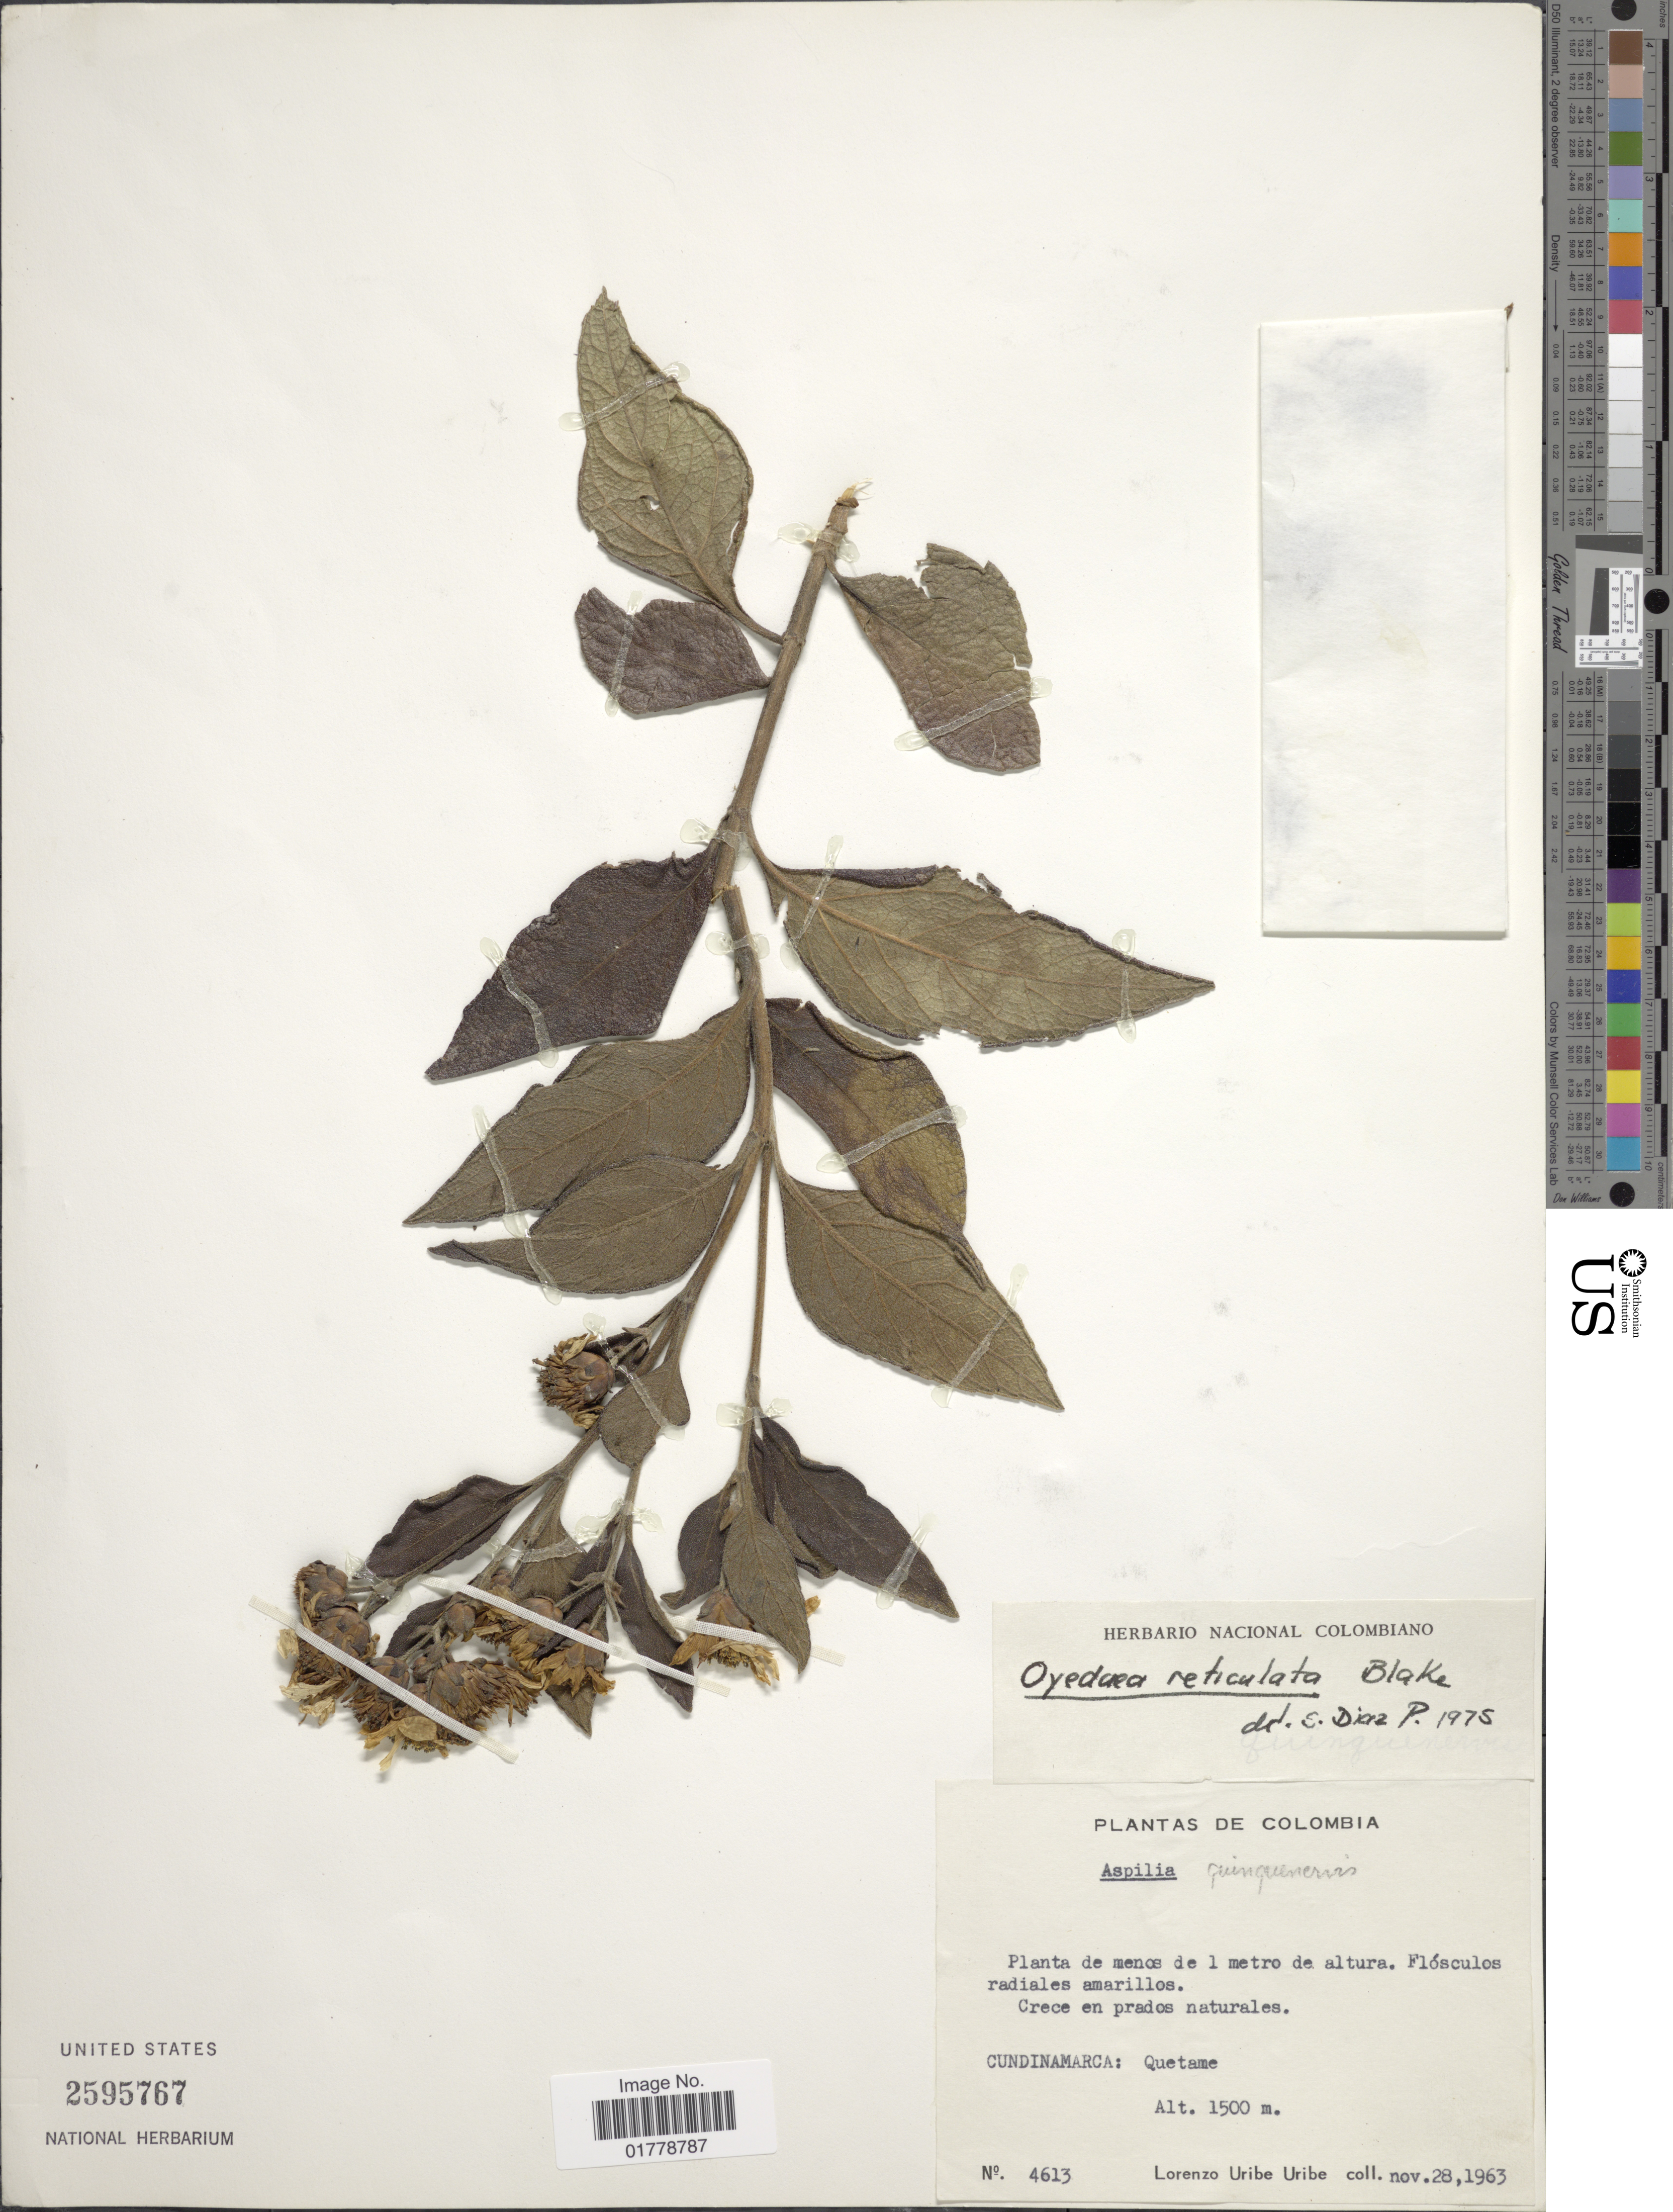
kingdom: Plantae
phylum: Tracheophyta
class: Magnoliopsida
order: Asterales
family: Asteraceae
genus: Oyedaea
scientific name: Oyedaea reticulata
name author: S.F. Blake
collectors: L. Uribe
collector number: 4613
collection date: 1963-11-28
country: Colombia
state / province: Cundinamarca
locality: Cundinamarca: Quetame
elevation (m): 1500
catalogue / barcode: US 2595767